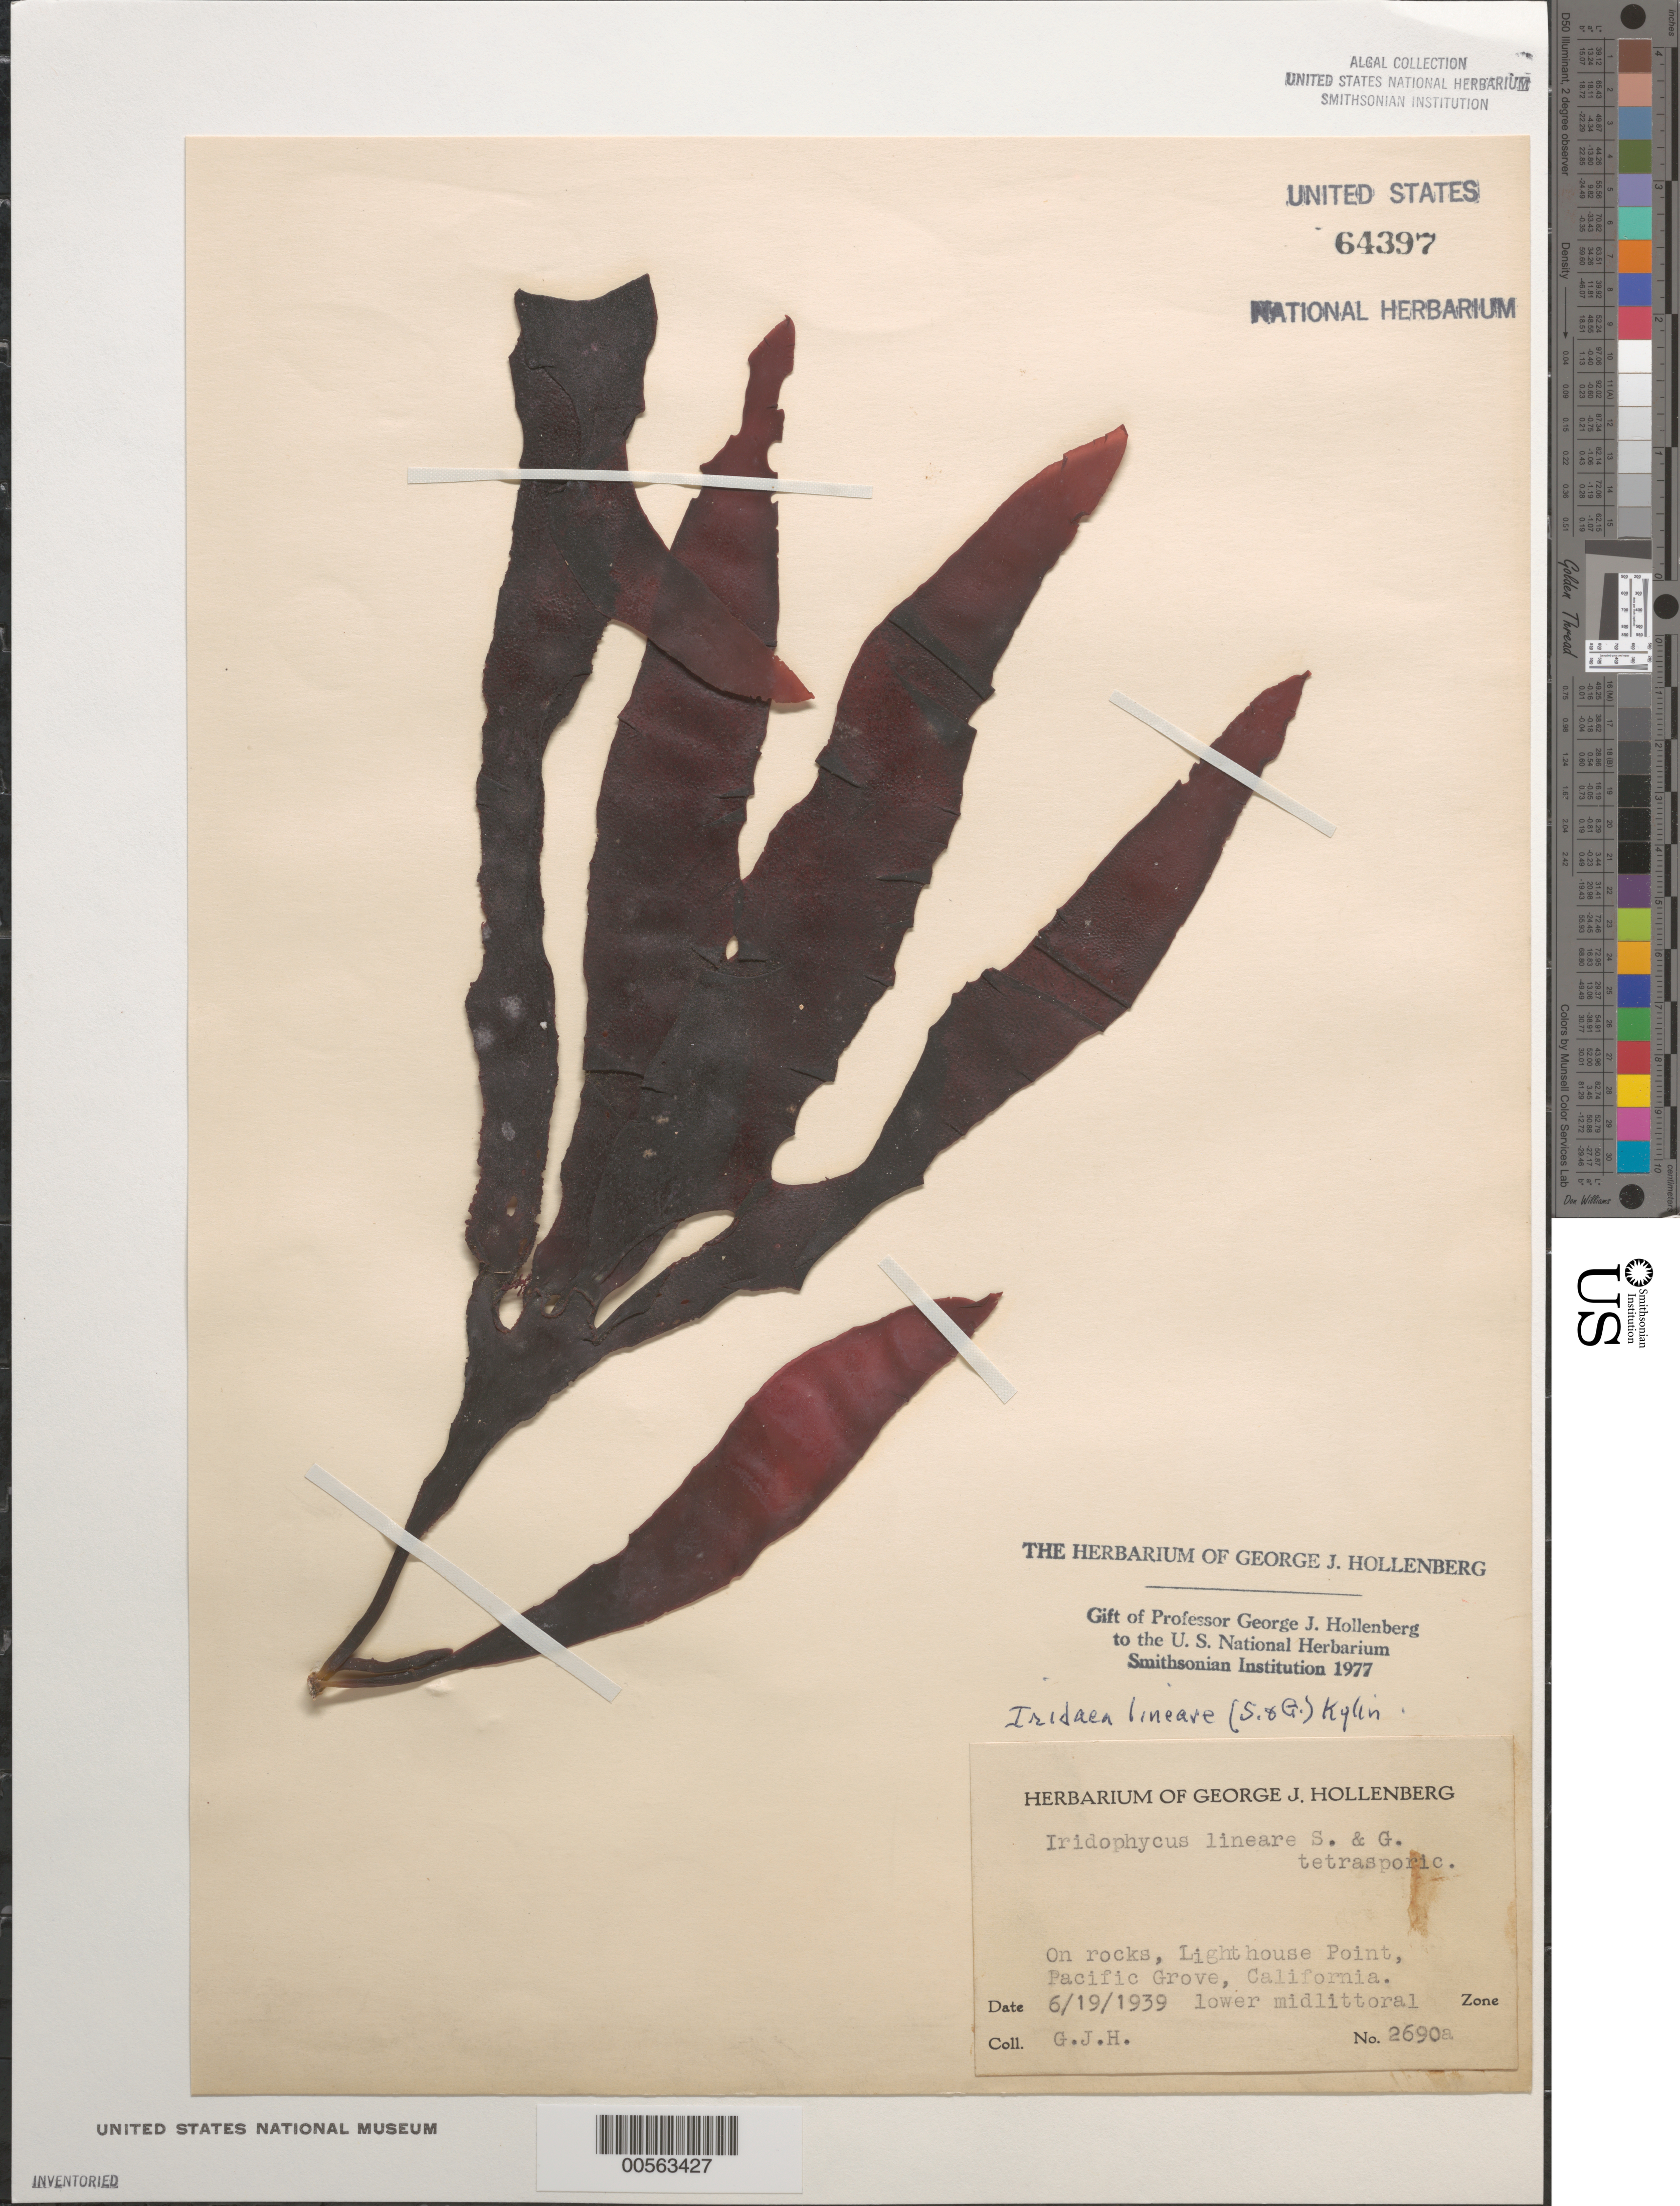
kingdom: Plantae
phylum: Rhodophyta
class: Florideophyceae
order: Gigartinales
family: Gigartinaceae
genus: Mazzaella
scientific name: Mazzaella linearis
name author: (Setchell & N.L. Gardner) Fredericq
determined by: Algae name updating Project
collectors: G. Hollenberg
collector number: GJH 2690a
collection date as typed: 19 Jun 1939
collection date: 1939-06-19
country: United States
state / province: California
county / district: Monterey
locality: Lighthouse Point, near Pacific Grove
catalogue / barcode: US 64397